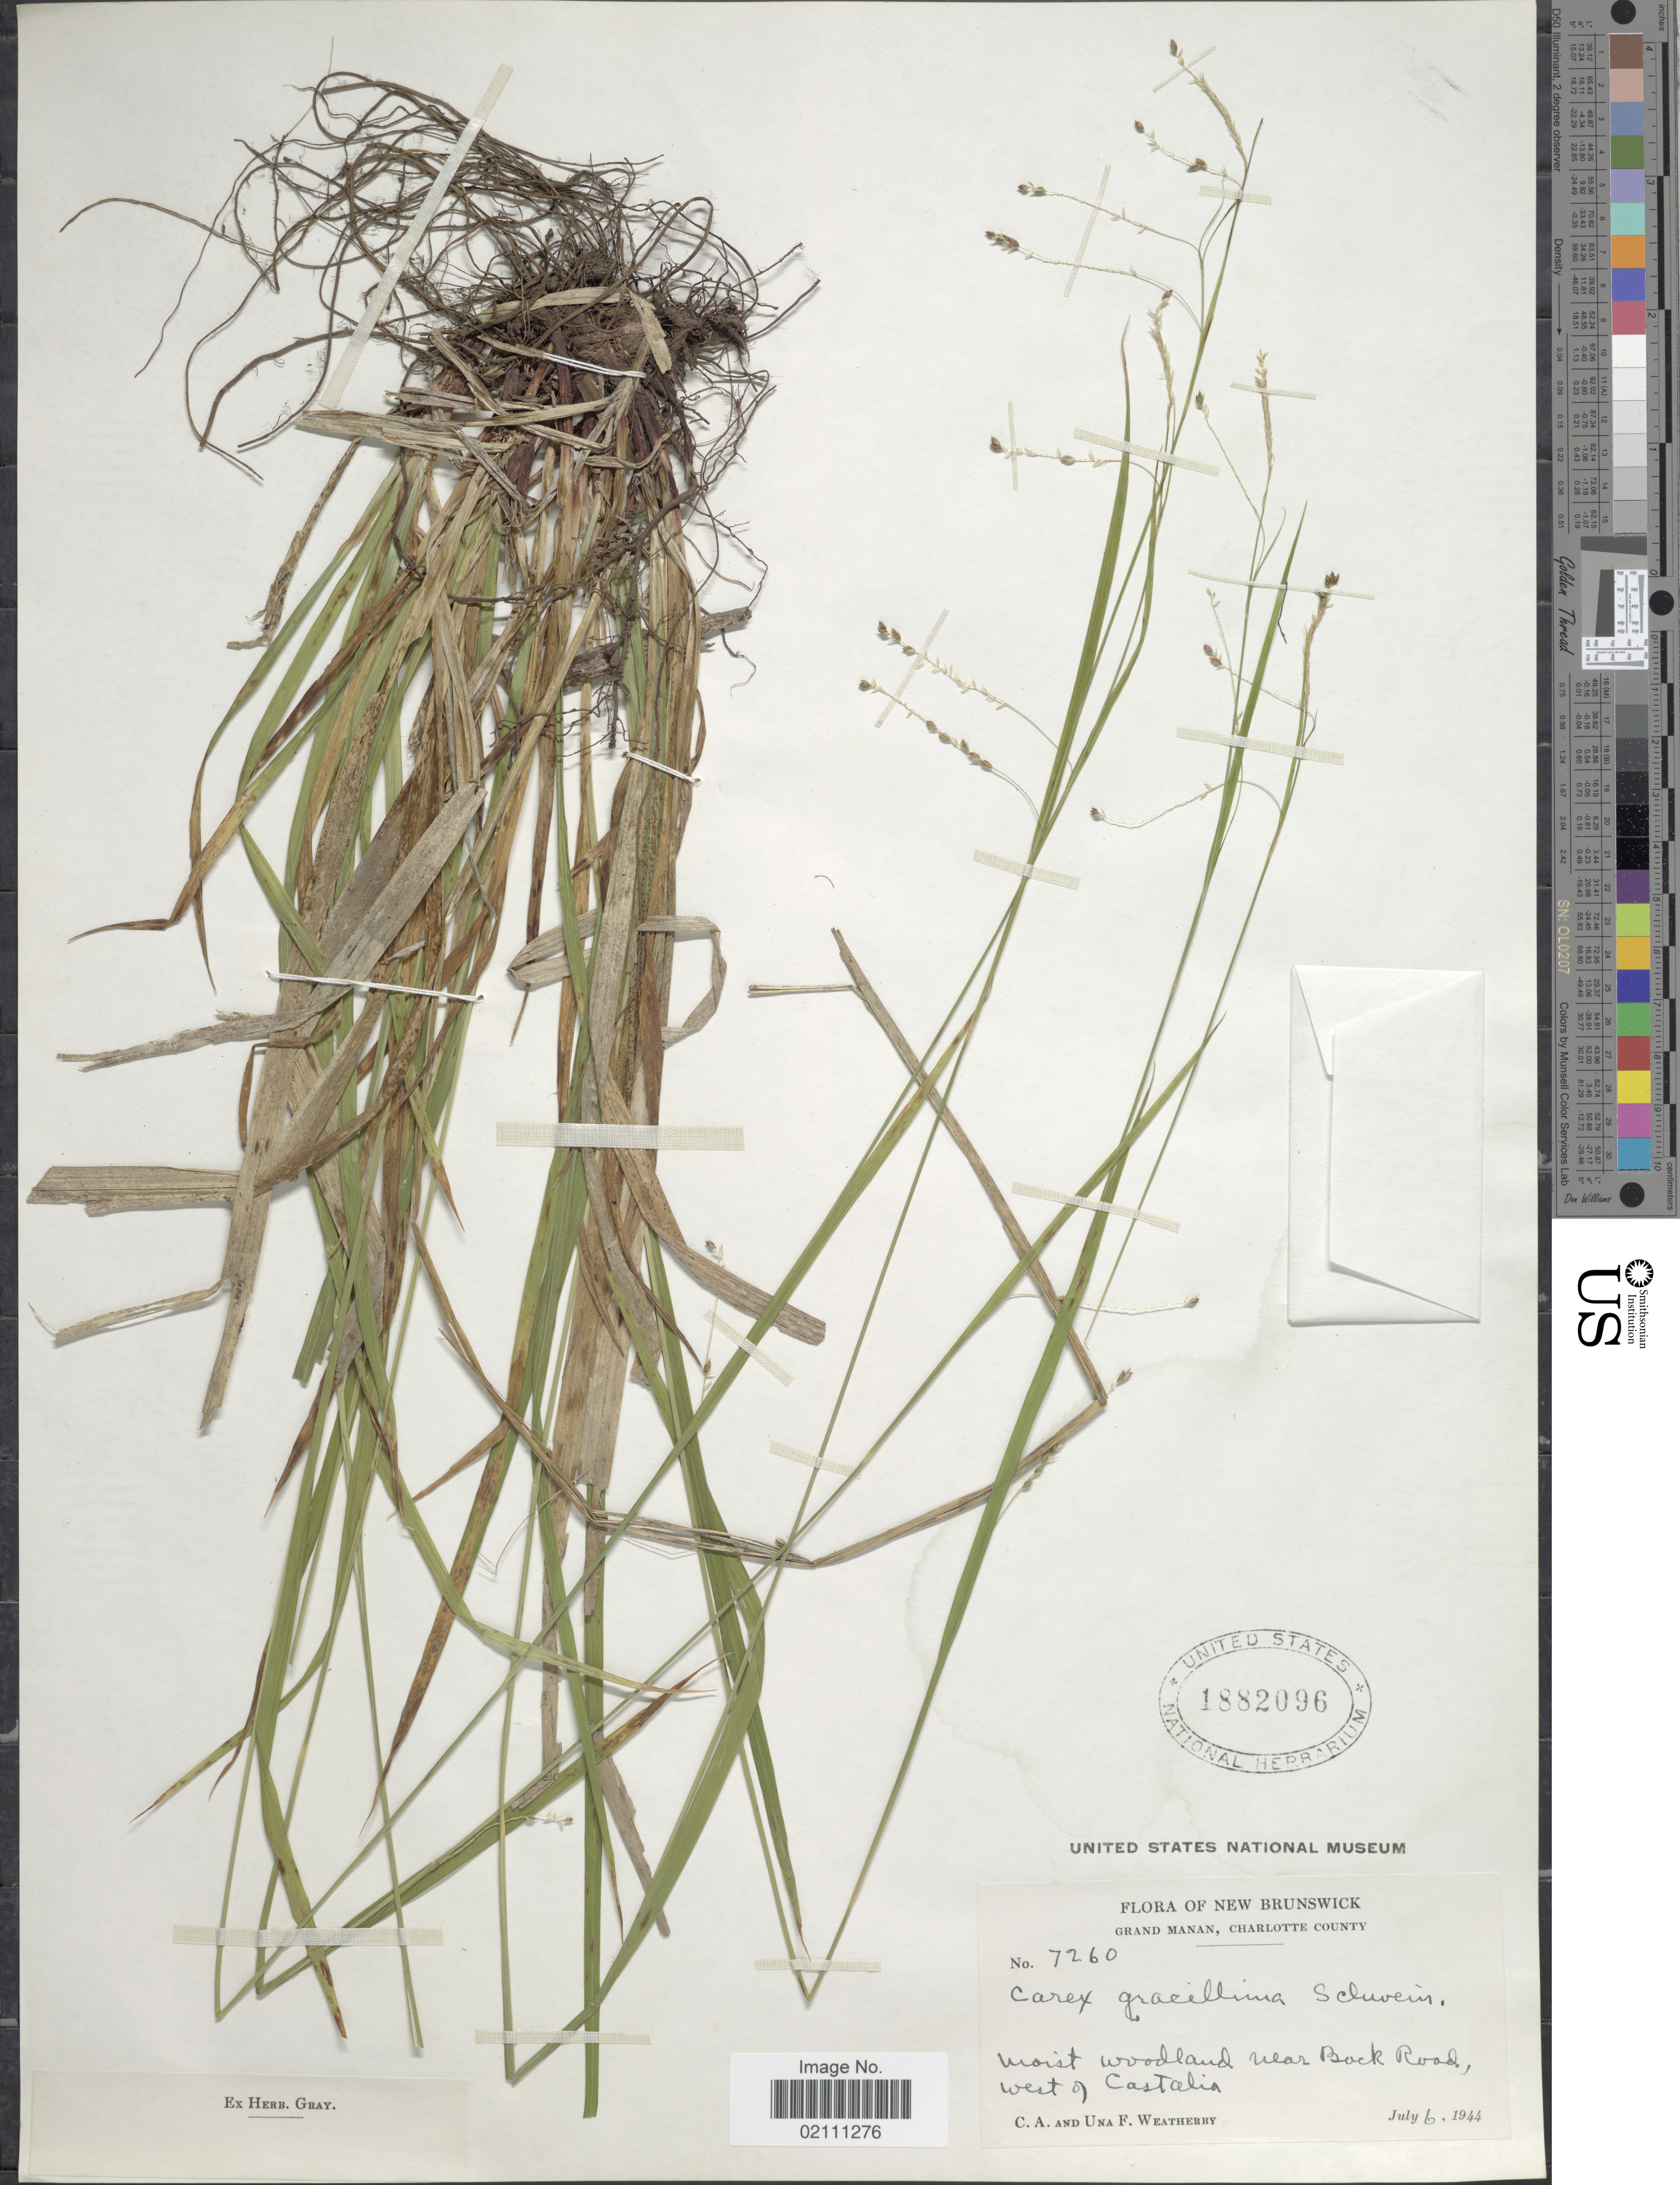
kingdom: Plantae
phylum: Tracheophyta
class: Liliopsida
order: Poales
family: Cyperaceae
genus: Carex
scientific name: Carex gracillima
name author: Schwein.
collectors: C. A. Weatherby & U. Weatherby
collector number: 7260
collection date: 1944-07-06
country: Canada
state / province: New Brunswick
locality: Grand Manan, Charlotte County, moist woodland near Bock Road, west of Castalia.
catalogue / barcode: US 1882096